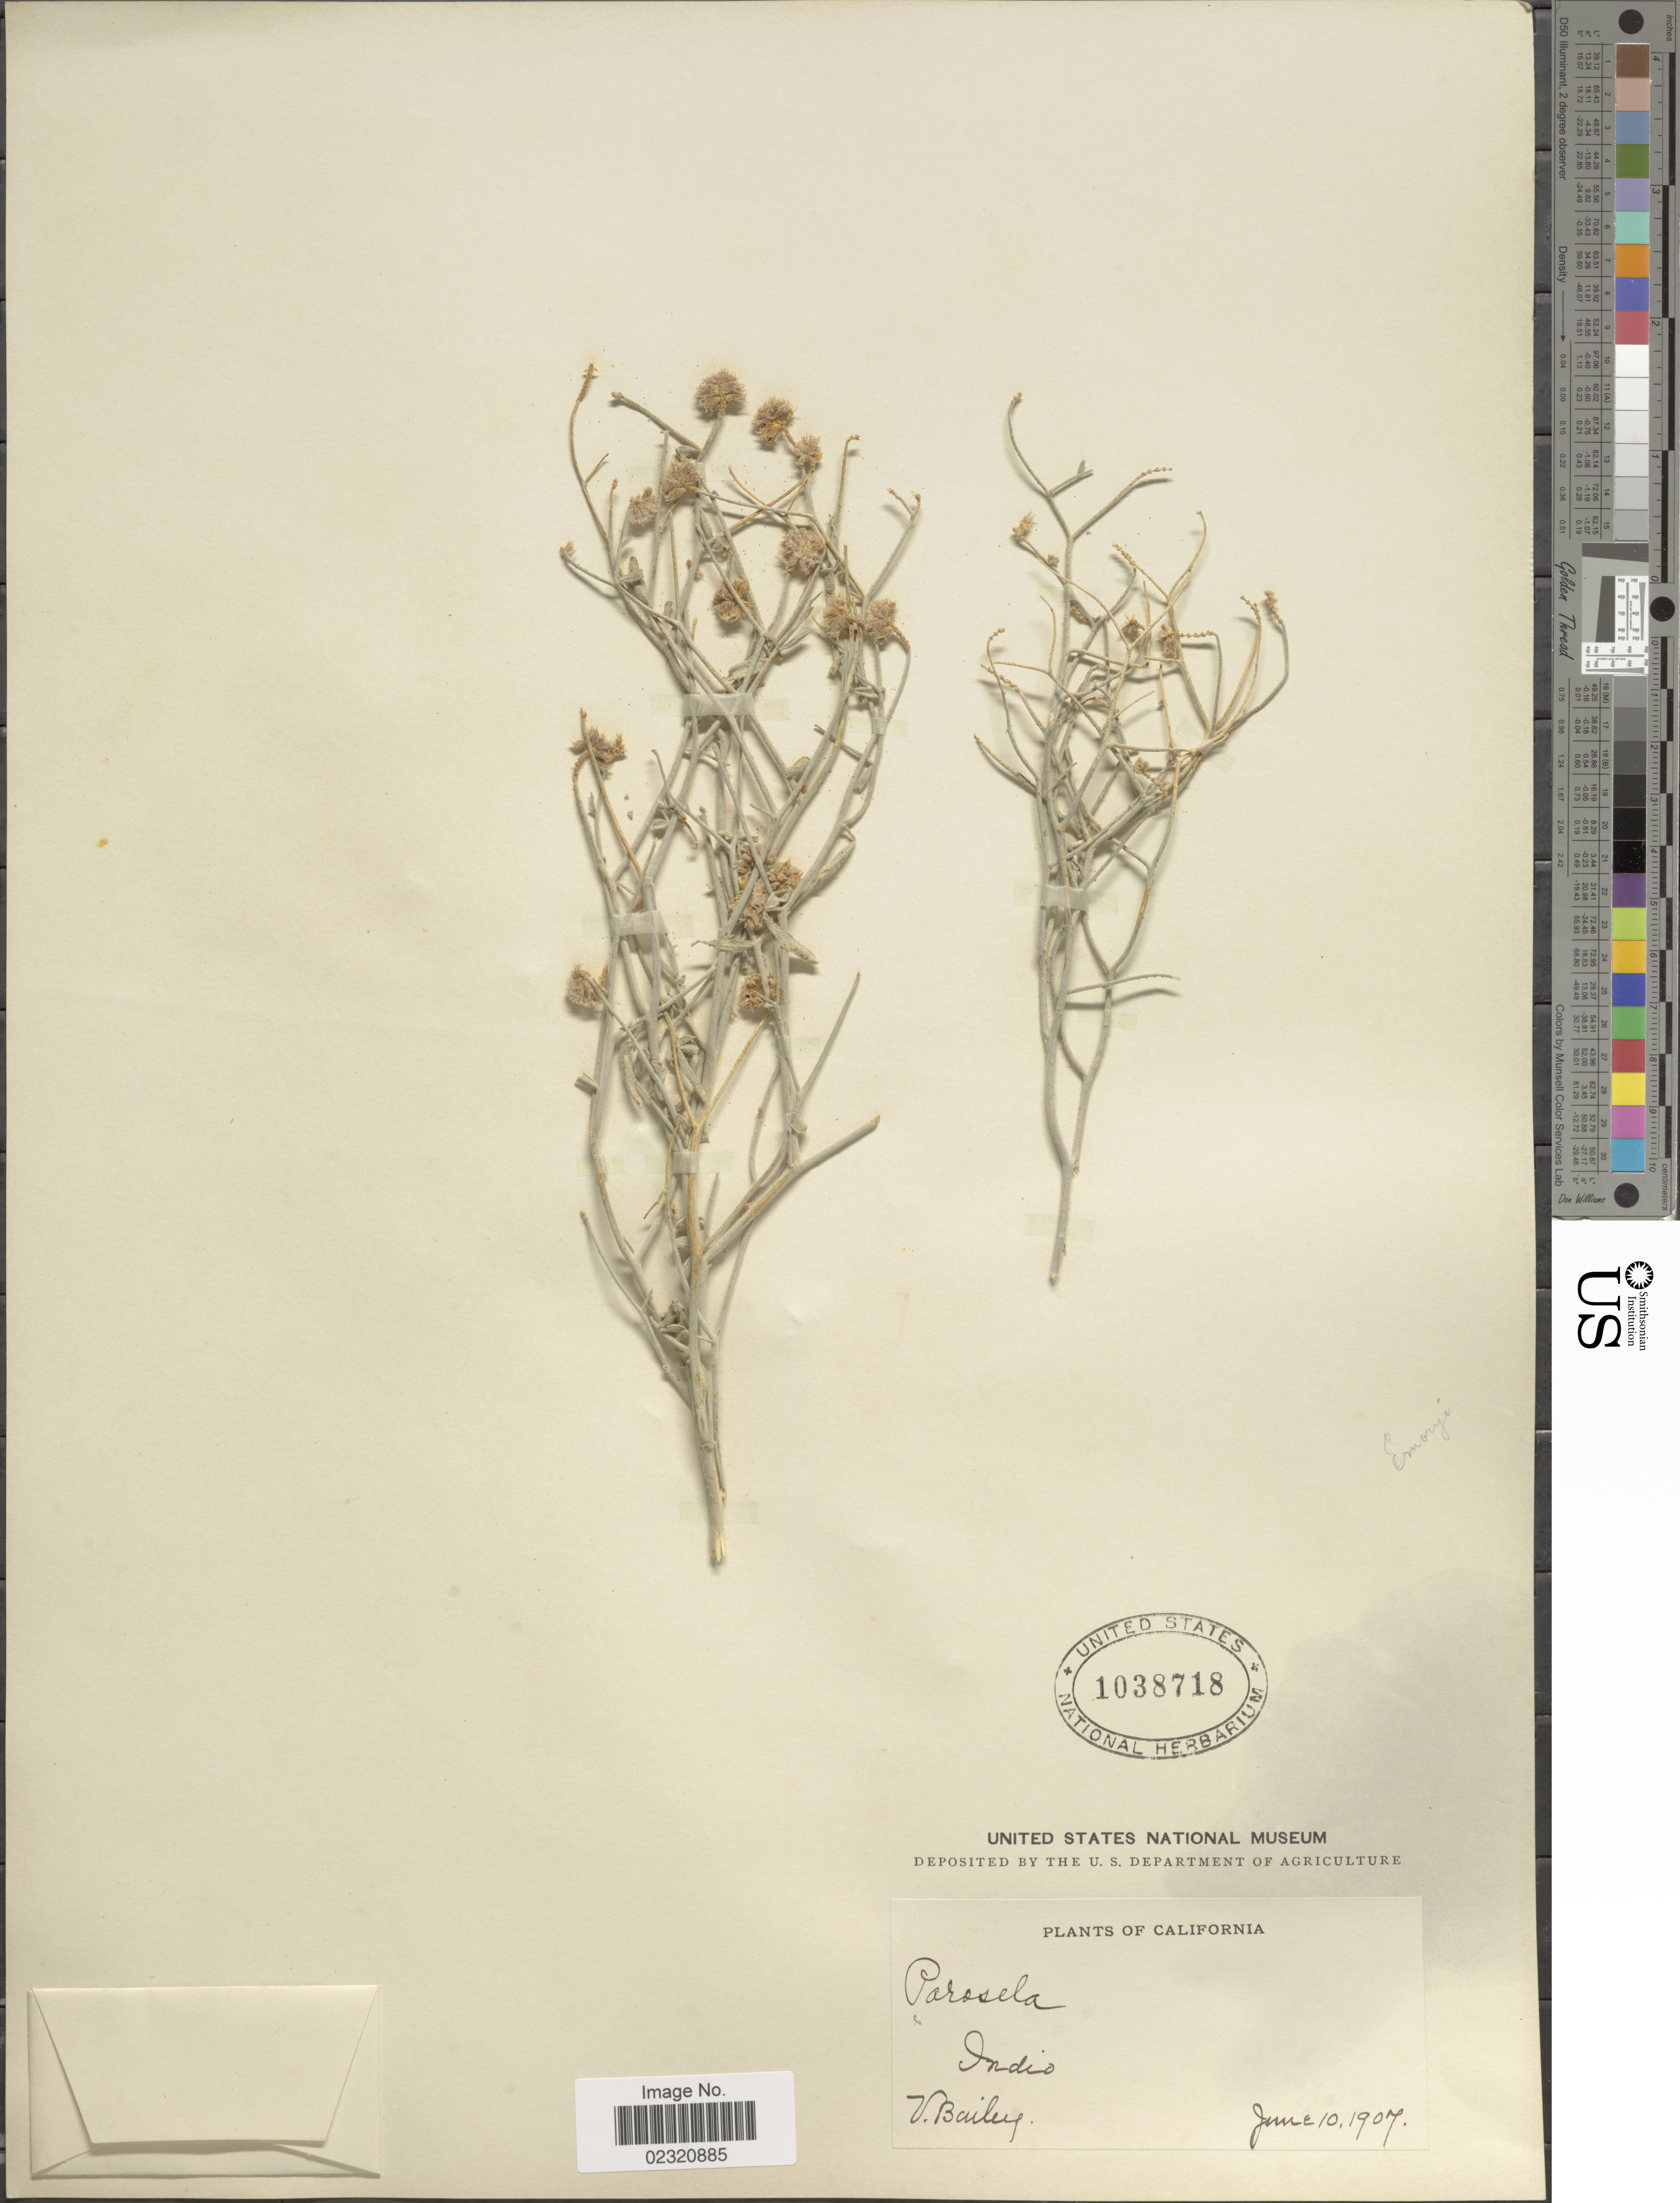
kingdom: Plantae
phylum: Tracheophyta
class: Magnoliopsida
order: Fabales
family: Fabaceae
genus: Psorothamnus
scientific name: Psorothamnus emoryi var. emoryi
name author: (A. Gray) Rydb.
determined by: Strong, M. T., (US), Smithsonian Institution - National Museum of Natural History (UNITED STATES)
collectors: V. L. Bailey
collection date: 1907-06-10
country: United States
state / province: California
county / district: Riverside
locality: Indio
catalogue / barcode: US 1038718